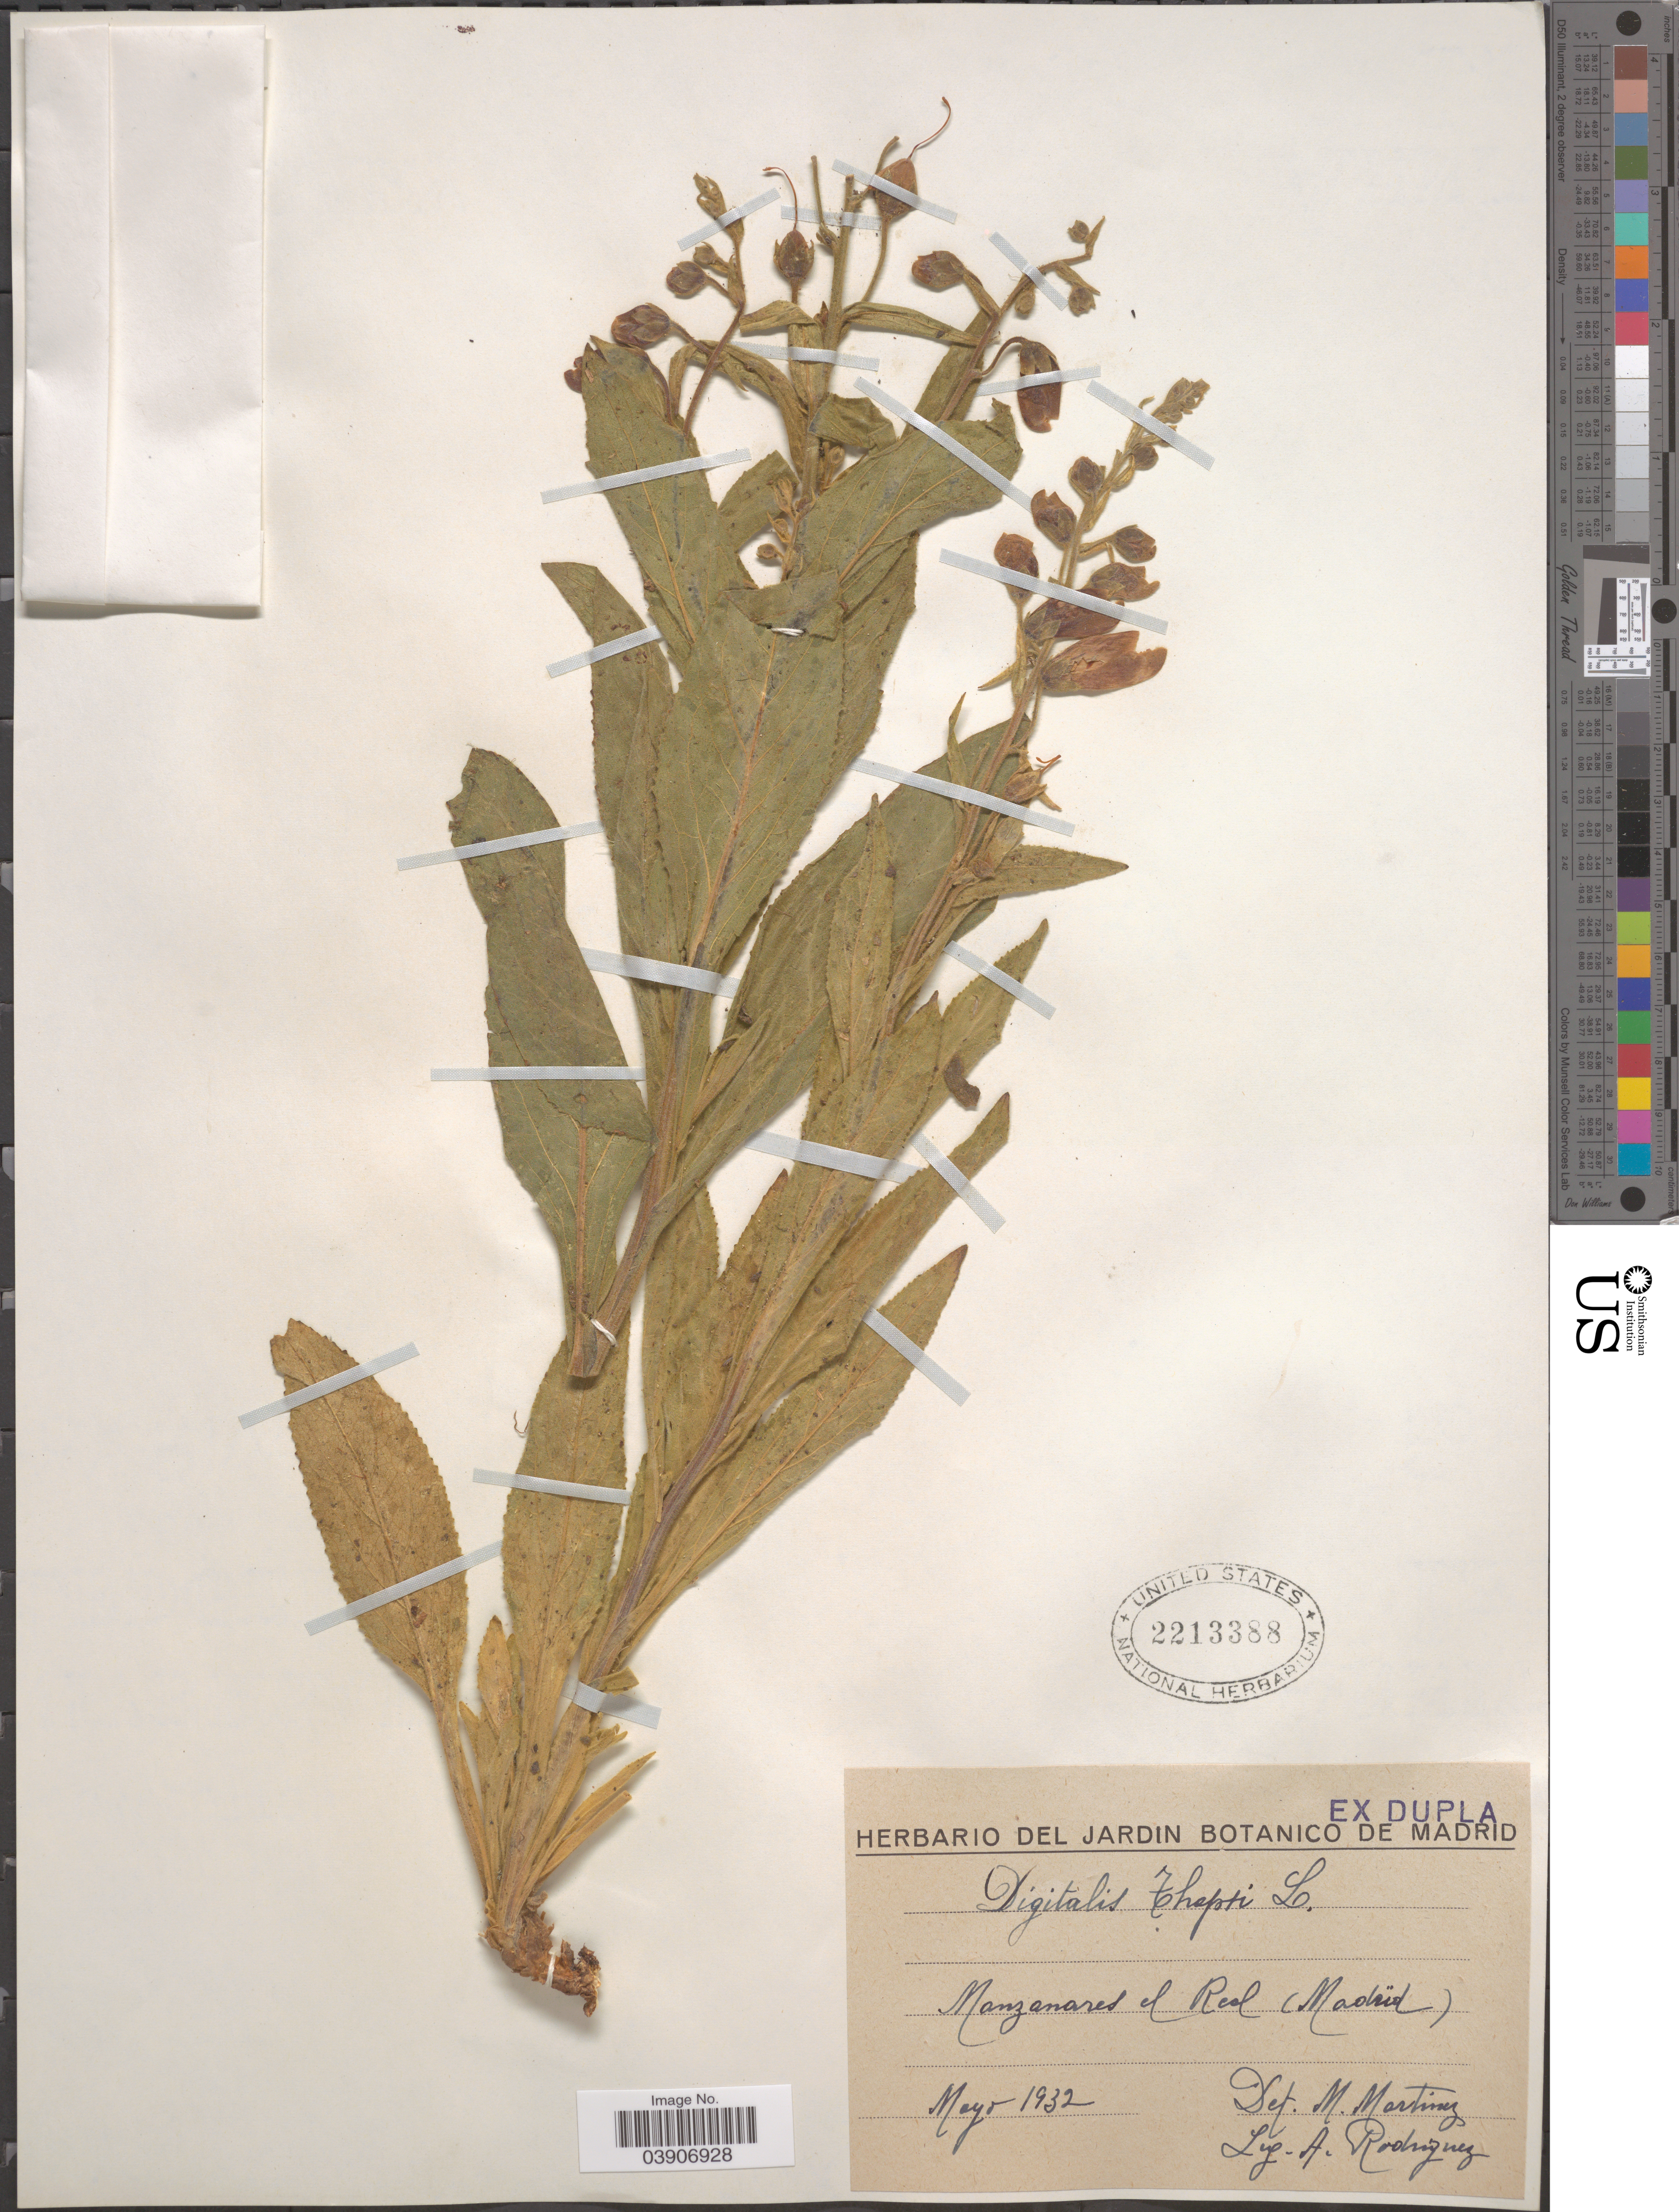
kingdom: Plantae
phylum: Tracheophyta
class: Magnoliopsida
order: Lamiales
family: Plantaginaceae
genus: Digitalis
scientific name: Digitalis thapsi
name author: L.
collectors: A. Rodriguez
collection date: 1932-05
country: Spain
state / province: Madrid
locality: Manzanares el Real Madrid.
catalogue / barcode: US 2213388